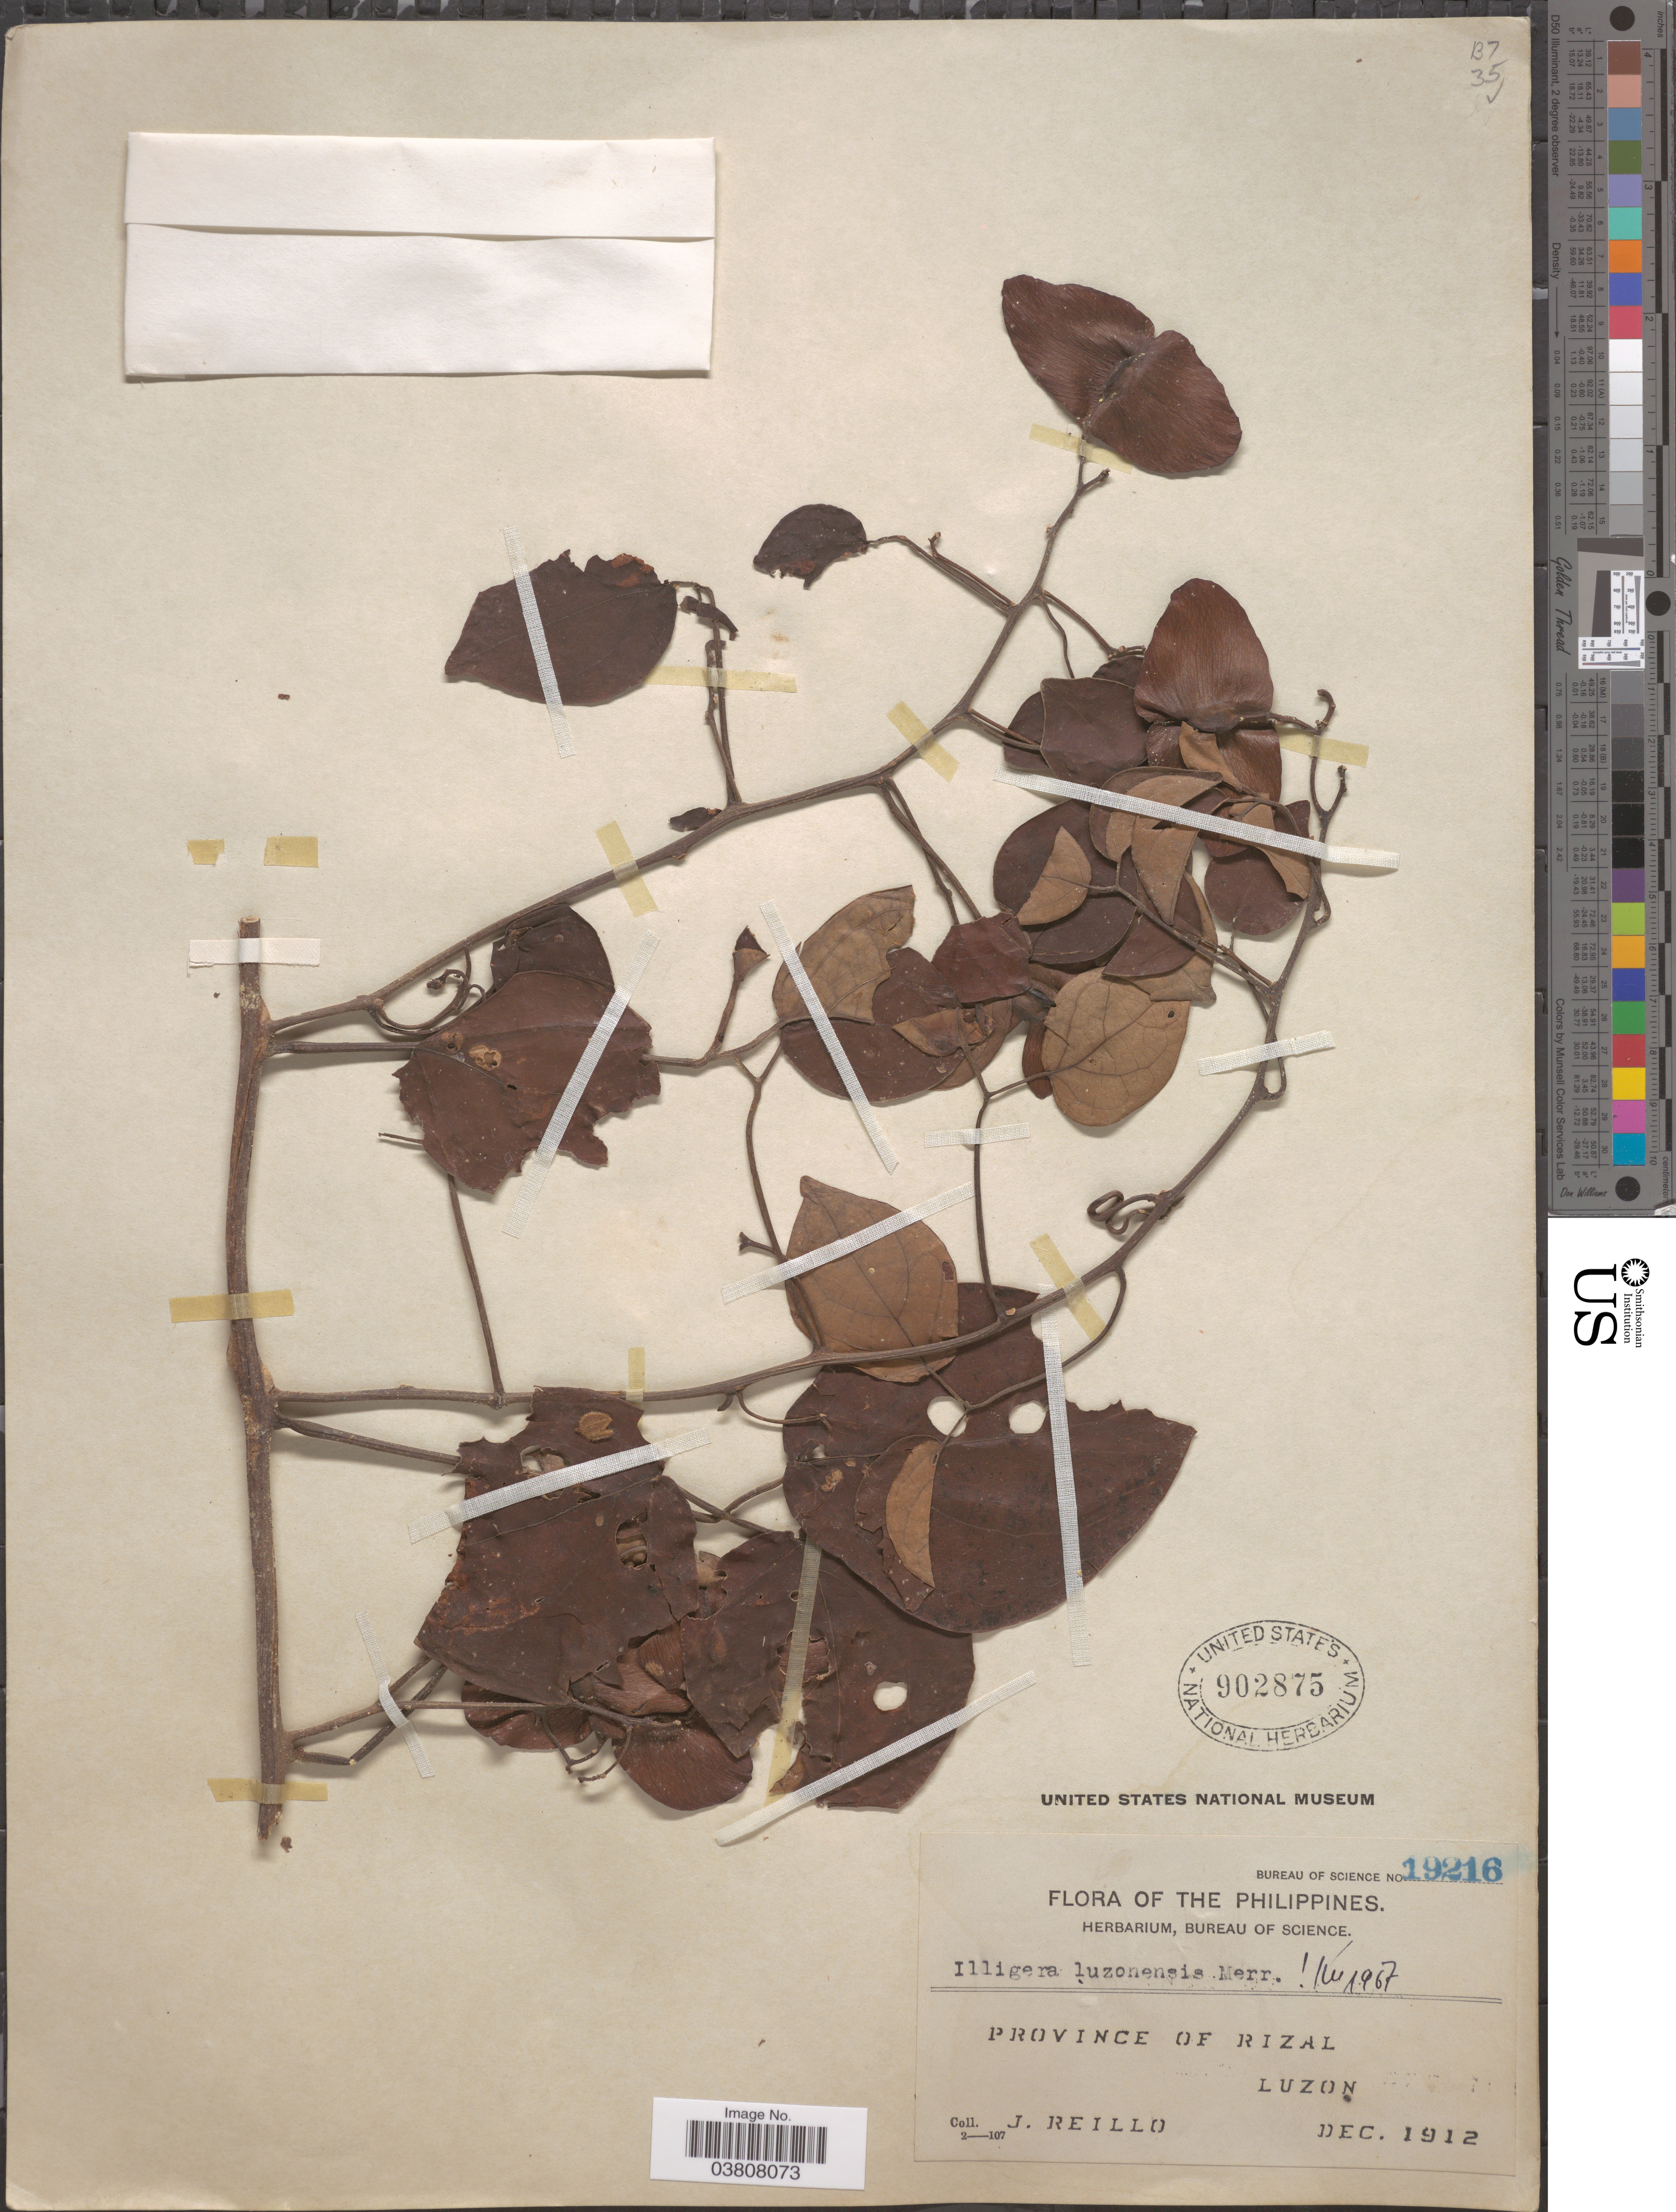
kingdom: Plantae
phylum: Tracheophyta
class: Magnoliopsida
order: Laurales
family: Hernandiaceae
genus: Illigera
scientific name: Illigera luzonensis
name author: (C. Presl) Merr.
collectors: J. Reillo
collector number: Bureau of Science19216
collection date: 1912-12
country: Philippines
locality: Province of Rizal. Luzon.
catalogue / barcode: US 902875